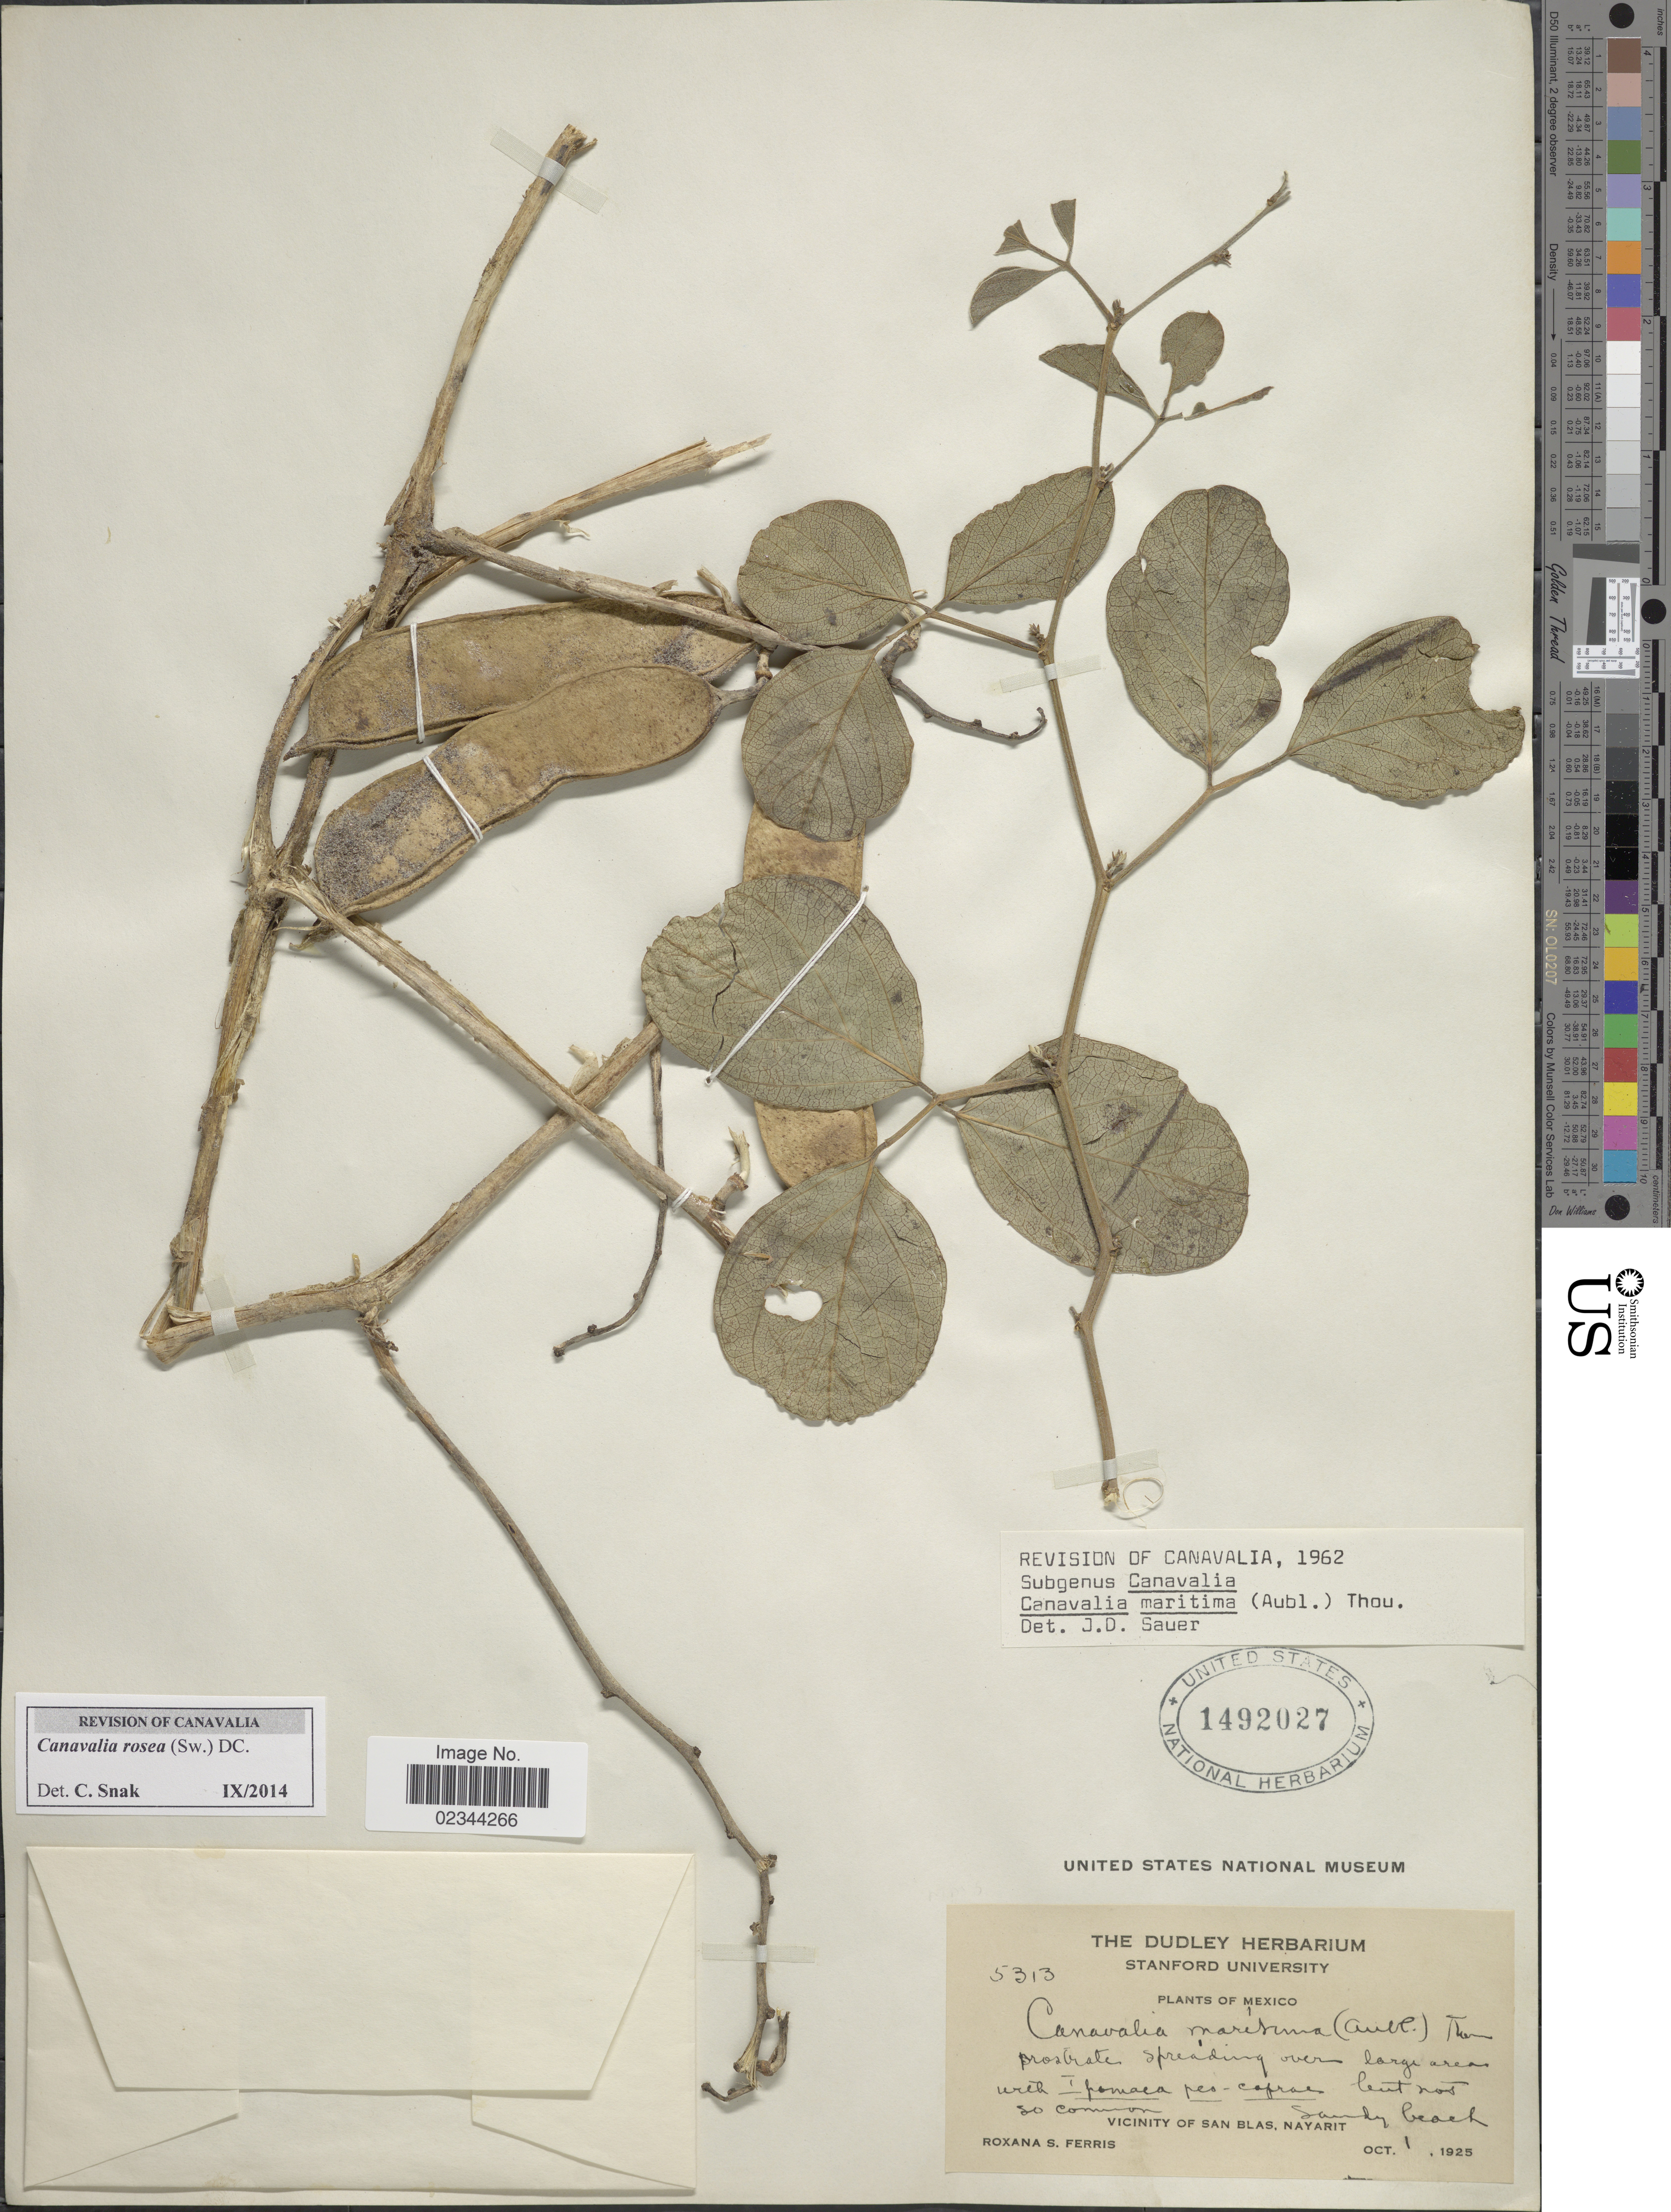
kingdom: Plantae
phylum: Tracheophyta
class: Magnoliopsida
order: Fabales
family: Fabaceae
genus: Canavalia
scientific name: Canavalia rosea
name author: (Sw.) DC.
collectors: R. S. Ferris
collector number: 5313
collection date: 1925-10-01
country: Mexico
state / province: Nayarit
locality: Sandy beach, Vicinity of San Blas.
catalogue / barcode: US 1492027